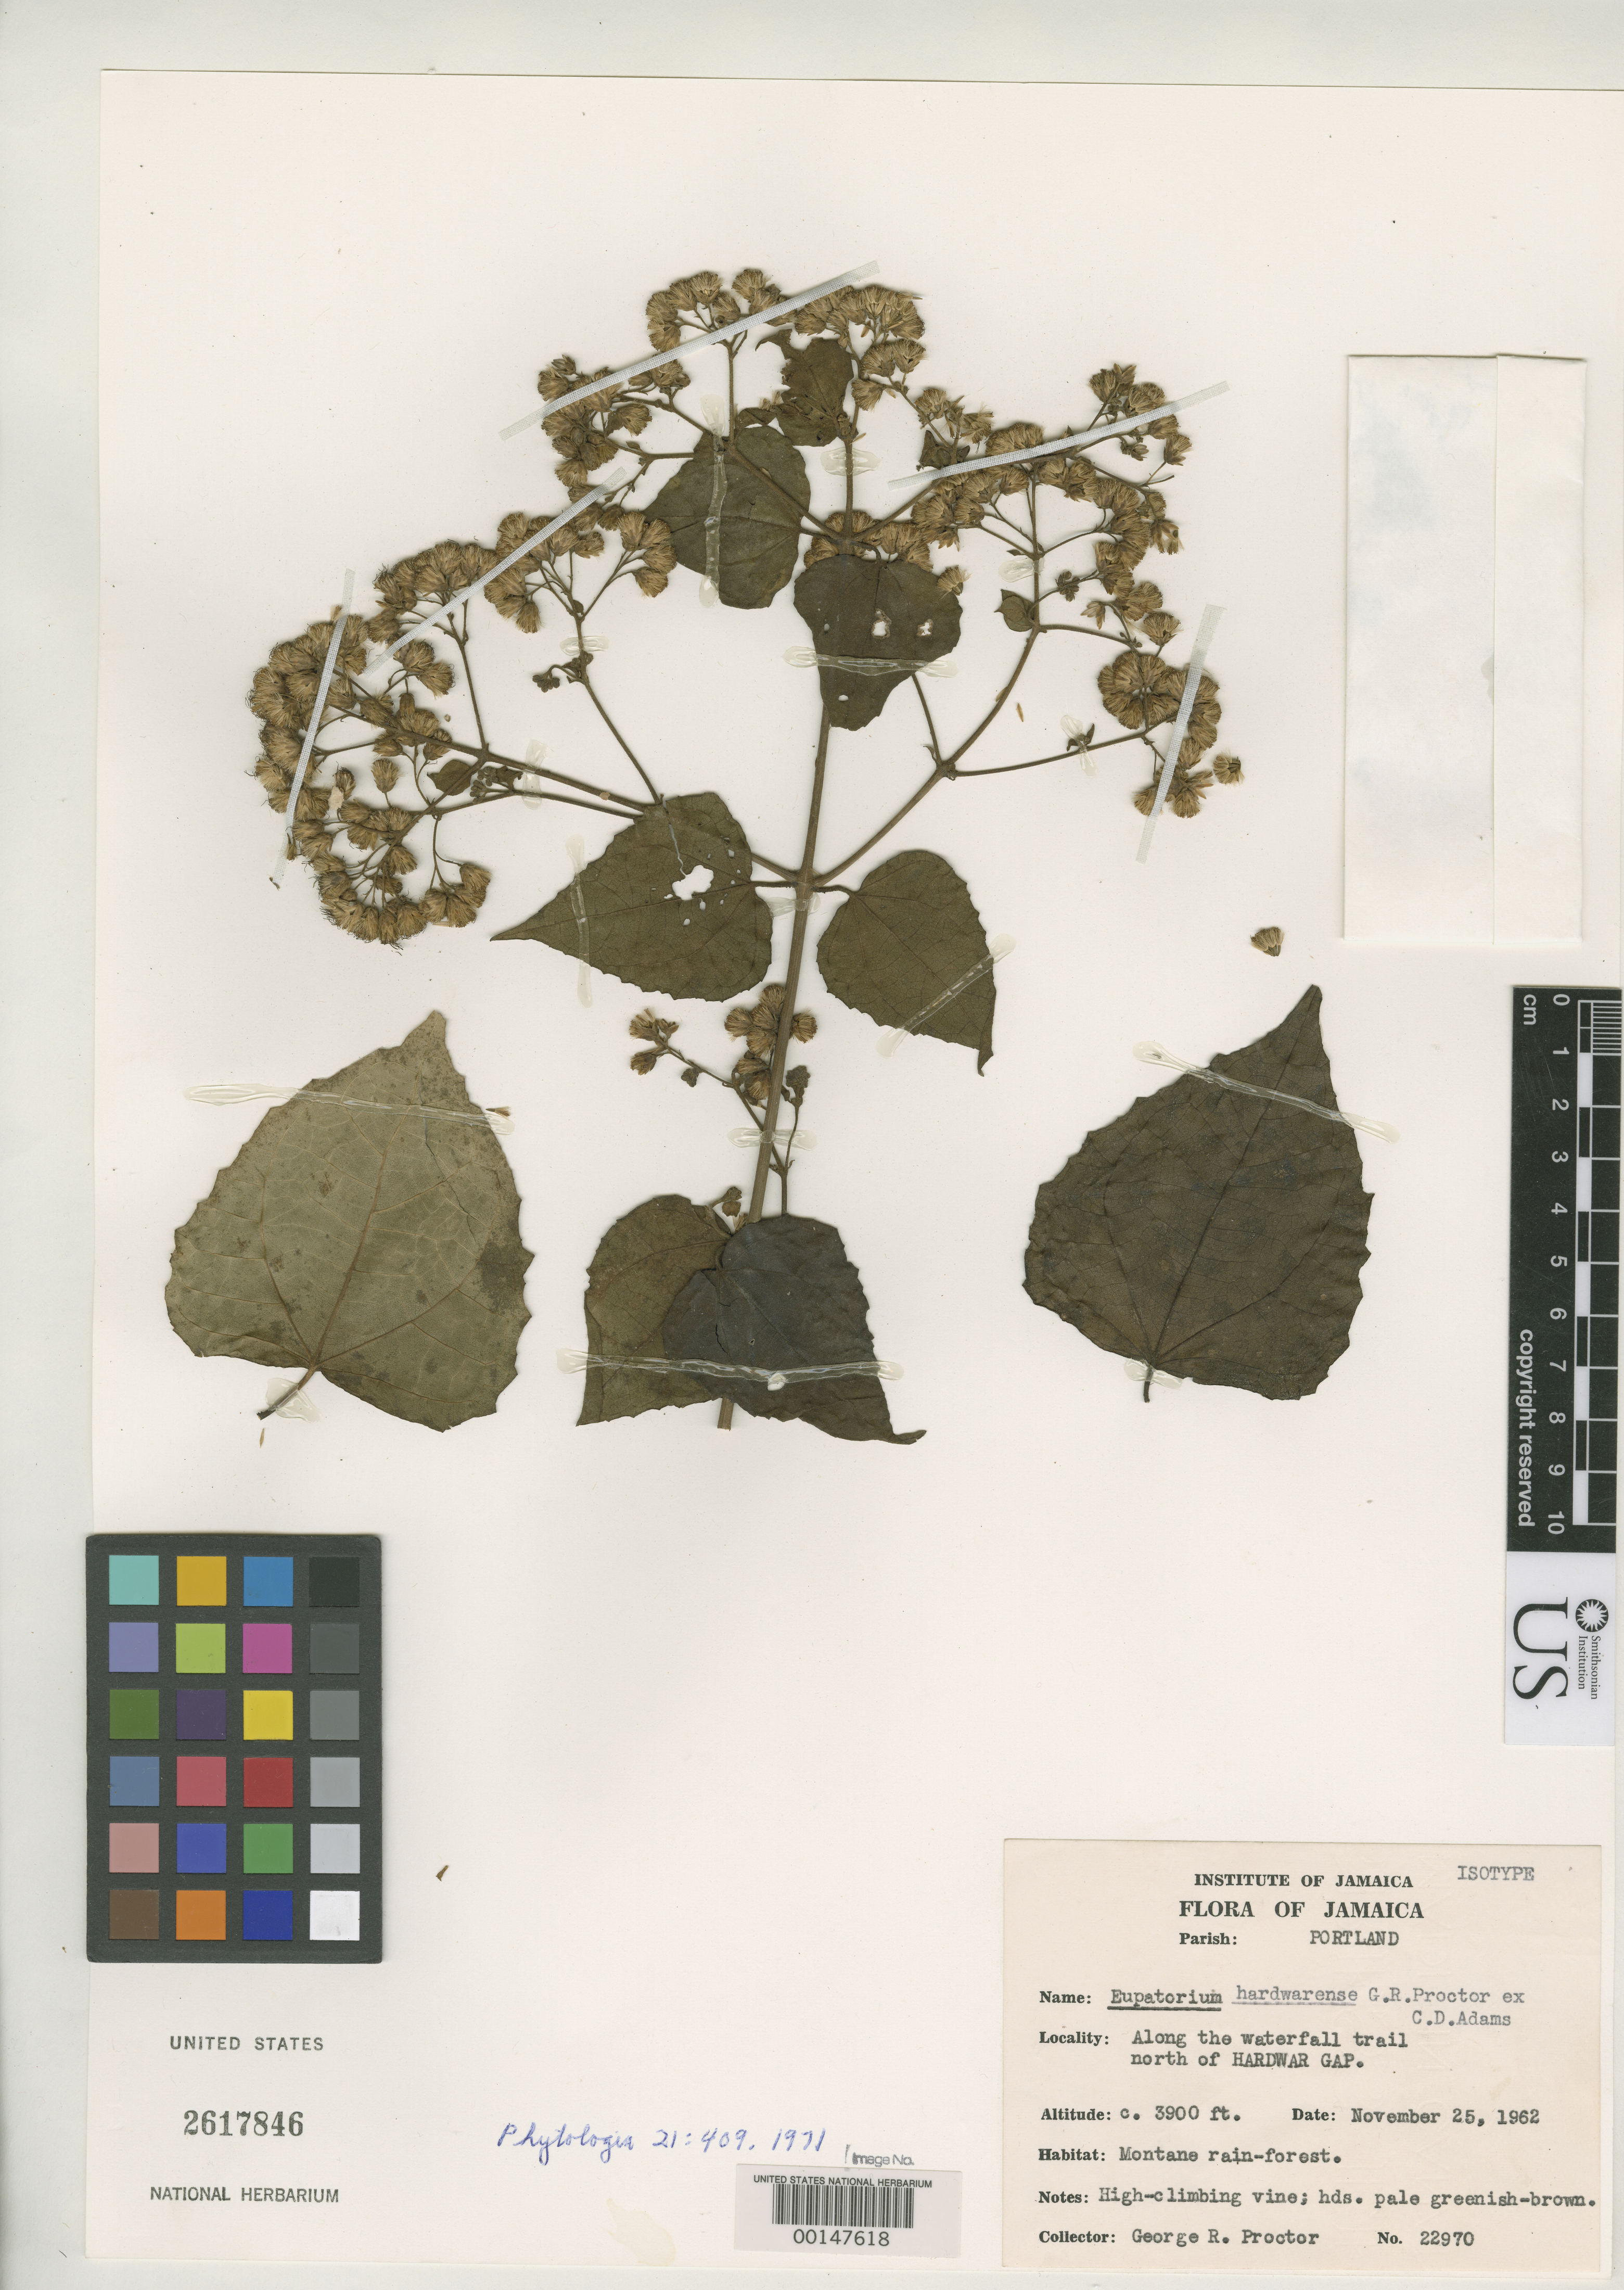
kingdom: Plantae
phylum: Tracheophyta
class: Magnoliopsida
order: Asterales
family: Asteraceae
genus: Eupatorium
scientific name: Eupatorium hardwarense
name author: Proctor ex C.D. Adams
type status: Isotype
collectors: G. R. Proctor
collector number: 22970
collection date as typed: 25 Nov 1962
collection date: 1962-11-25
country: Jamaica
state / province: Portland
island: Greater Antilles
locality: Hardwar Gap, waterfall trail.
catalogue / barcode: US 2617846